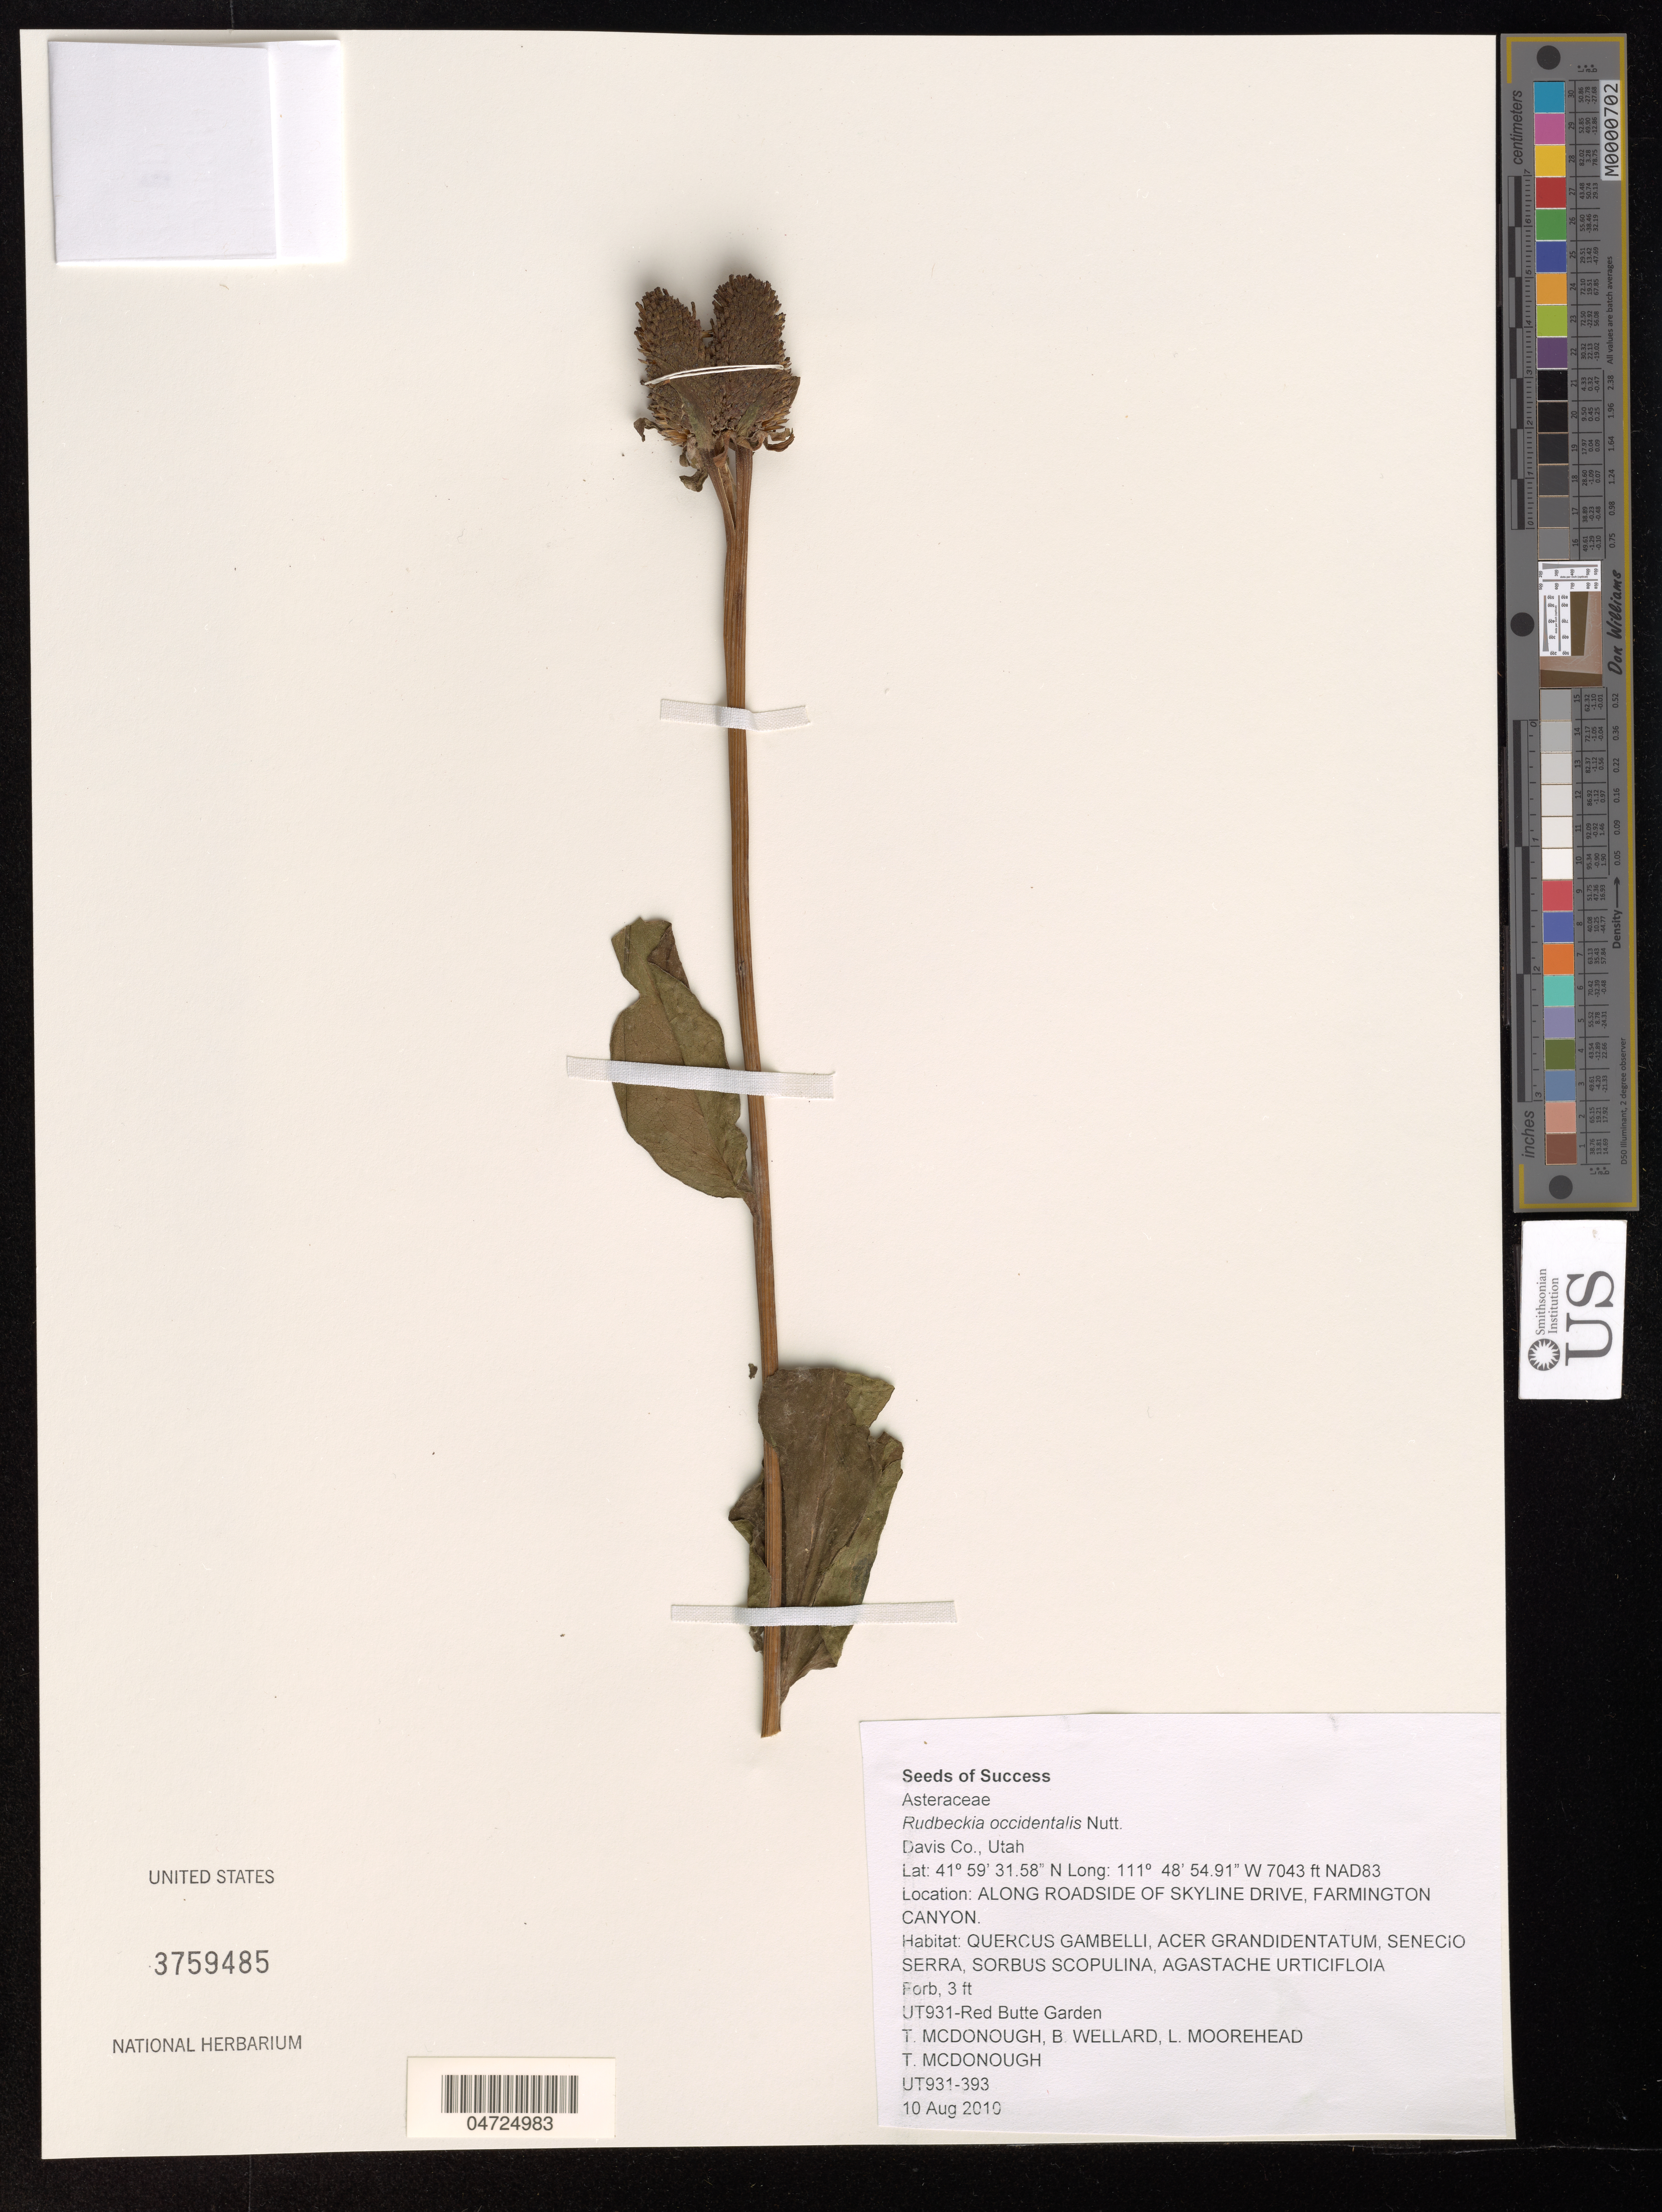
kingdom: Plantae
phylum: Tracheophyta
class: Magnoliopsida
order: Asterales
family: Asteraceae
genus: Rudbeckia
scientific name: Rudbeckia occidentalis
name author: Nutt.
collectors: T. McDonough, B. Wellard & L. Moorehead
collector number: UT931-393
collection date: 2010-08-10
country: United States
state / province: Utah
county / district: Davis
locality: Davis Co. NAD83. Along roadside of Skyline Drive, Farmington Canyon. UT931-Red Butte Garden.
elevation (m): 2147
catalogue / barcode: US 3759485